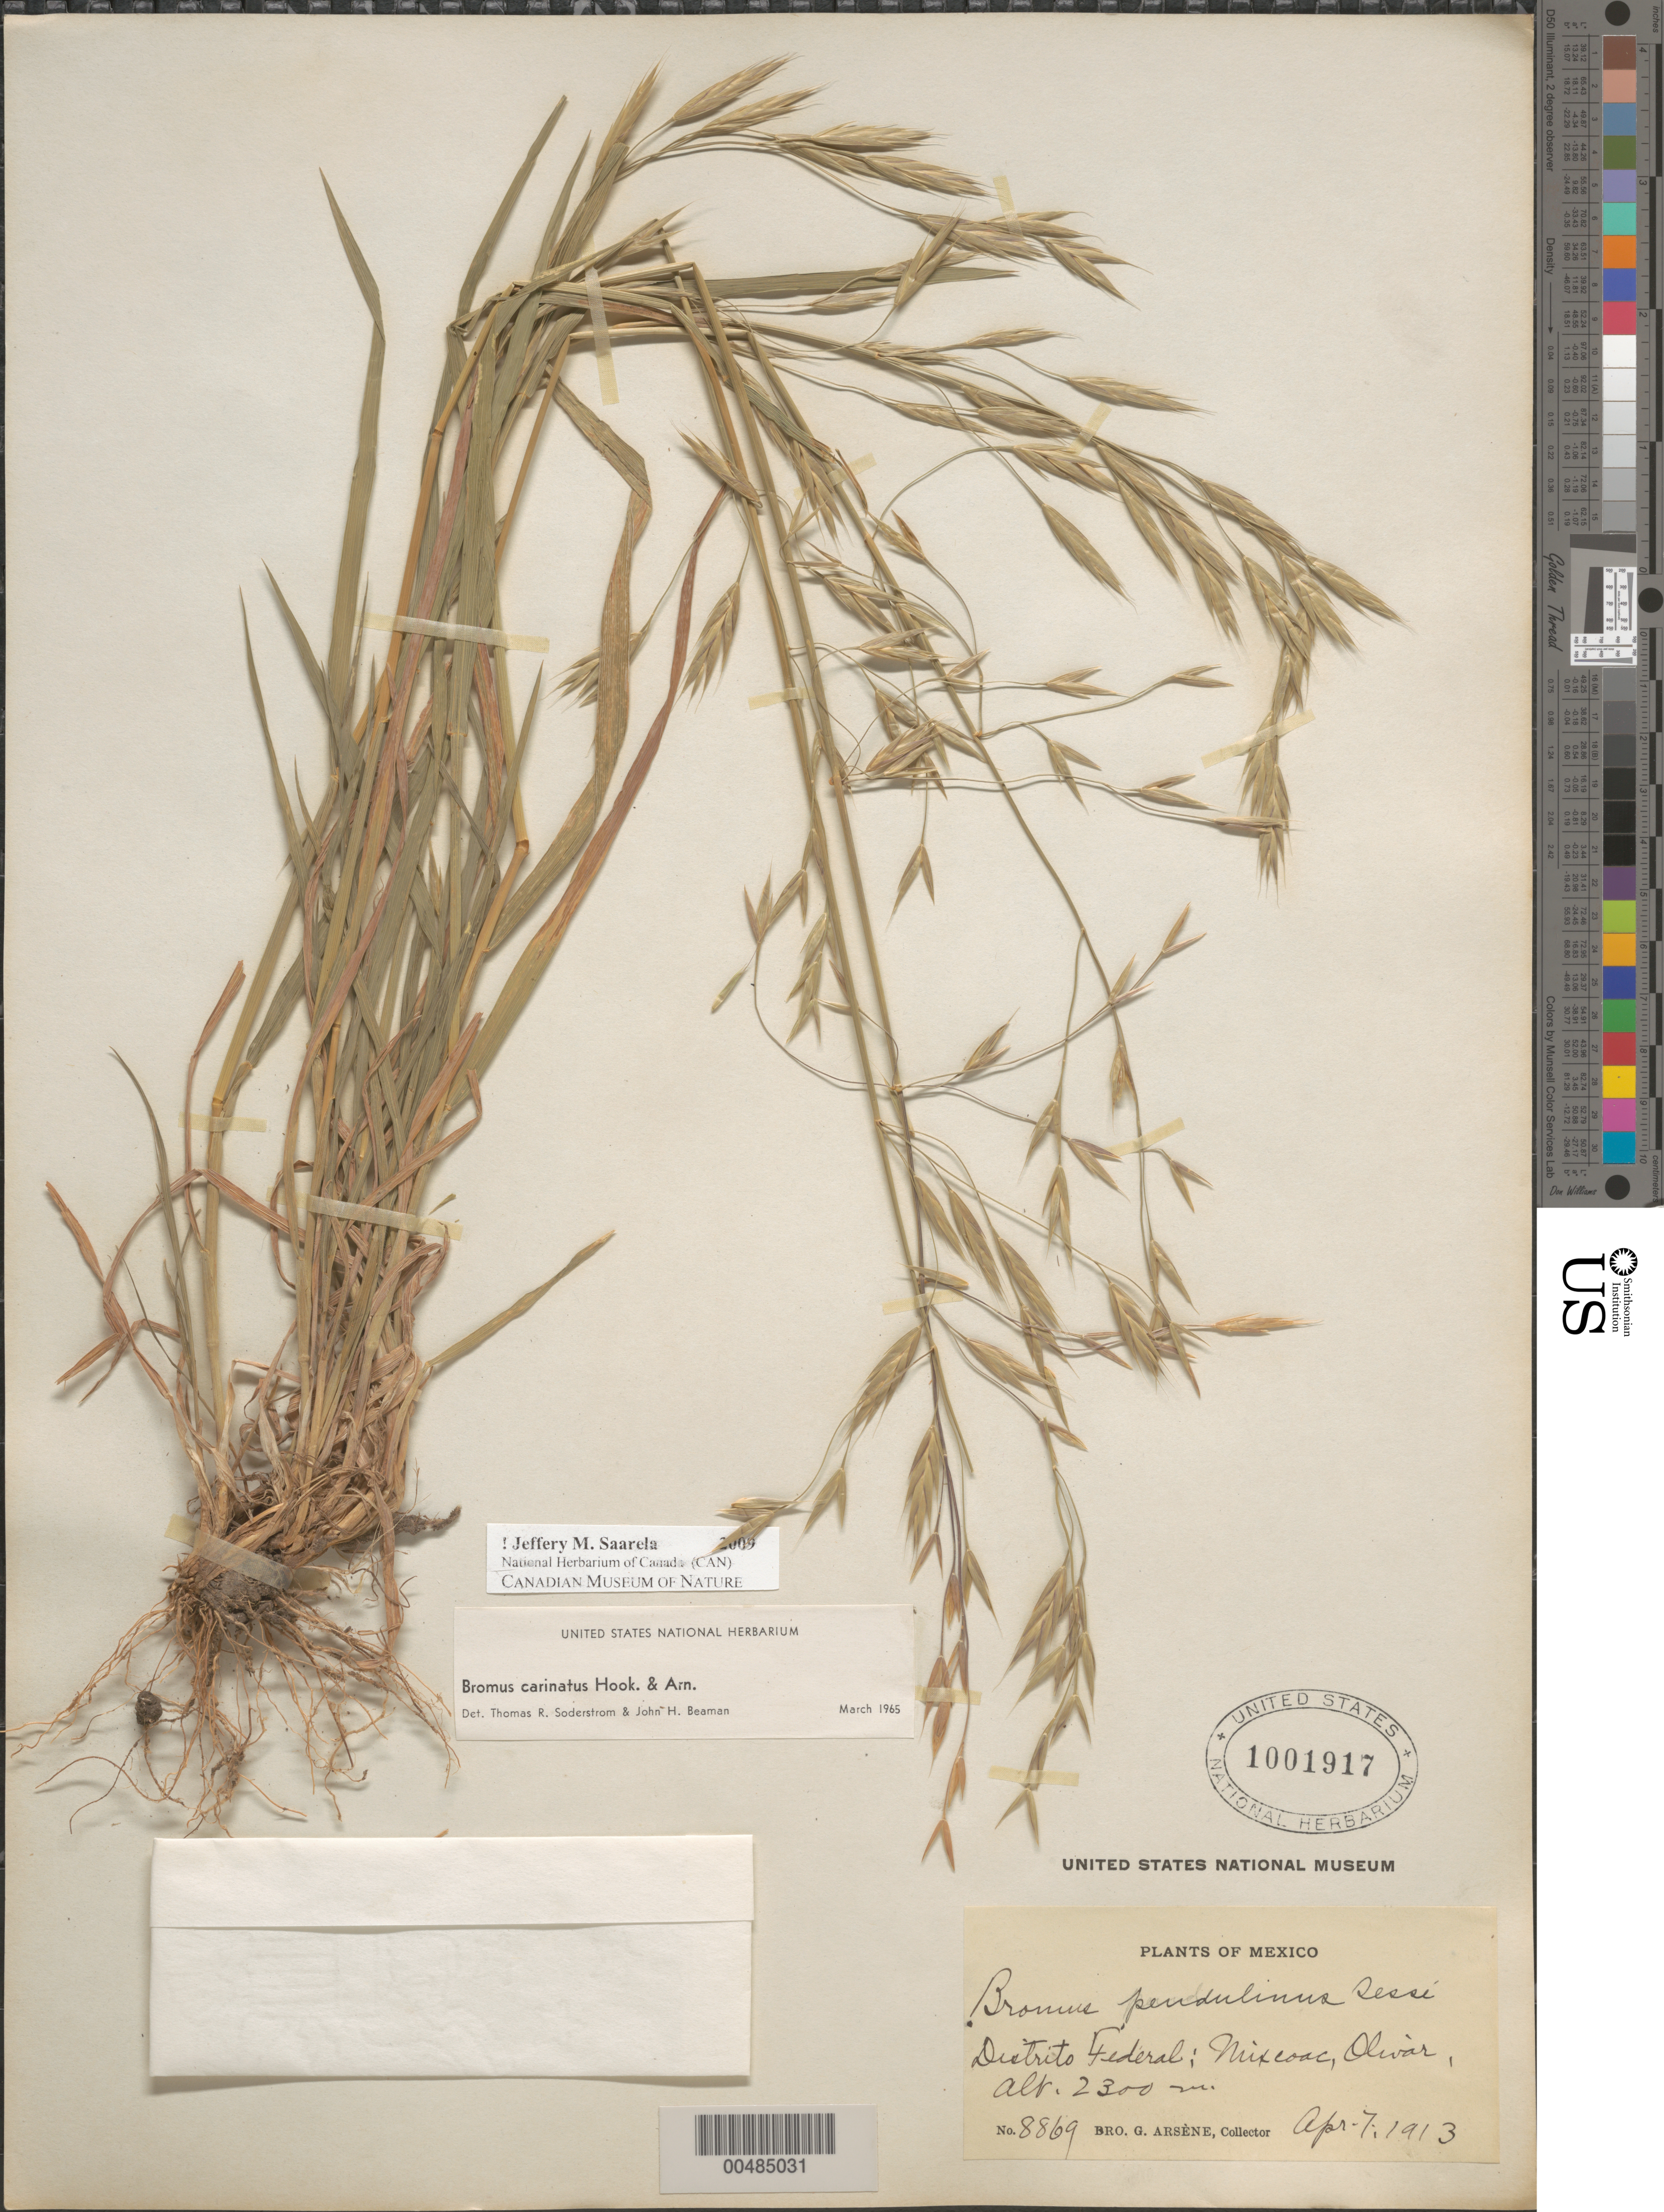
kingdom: Plantae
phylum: Tracheophyta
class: Liliopsida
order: Poales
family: Poaceae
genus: Bromus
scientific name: Bromus carinatus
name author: Hook. & Arn.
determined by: Soderstrom, T. R.; Beaman, J. H.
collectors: Bro. G. Arsène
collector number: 8869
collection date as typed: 7 Apr 1913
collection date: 1913-04-07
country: Mexico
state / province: Distrito Federal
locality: Mixcoac, Olivar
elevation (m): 2300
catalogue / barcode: US 1001917